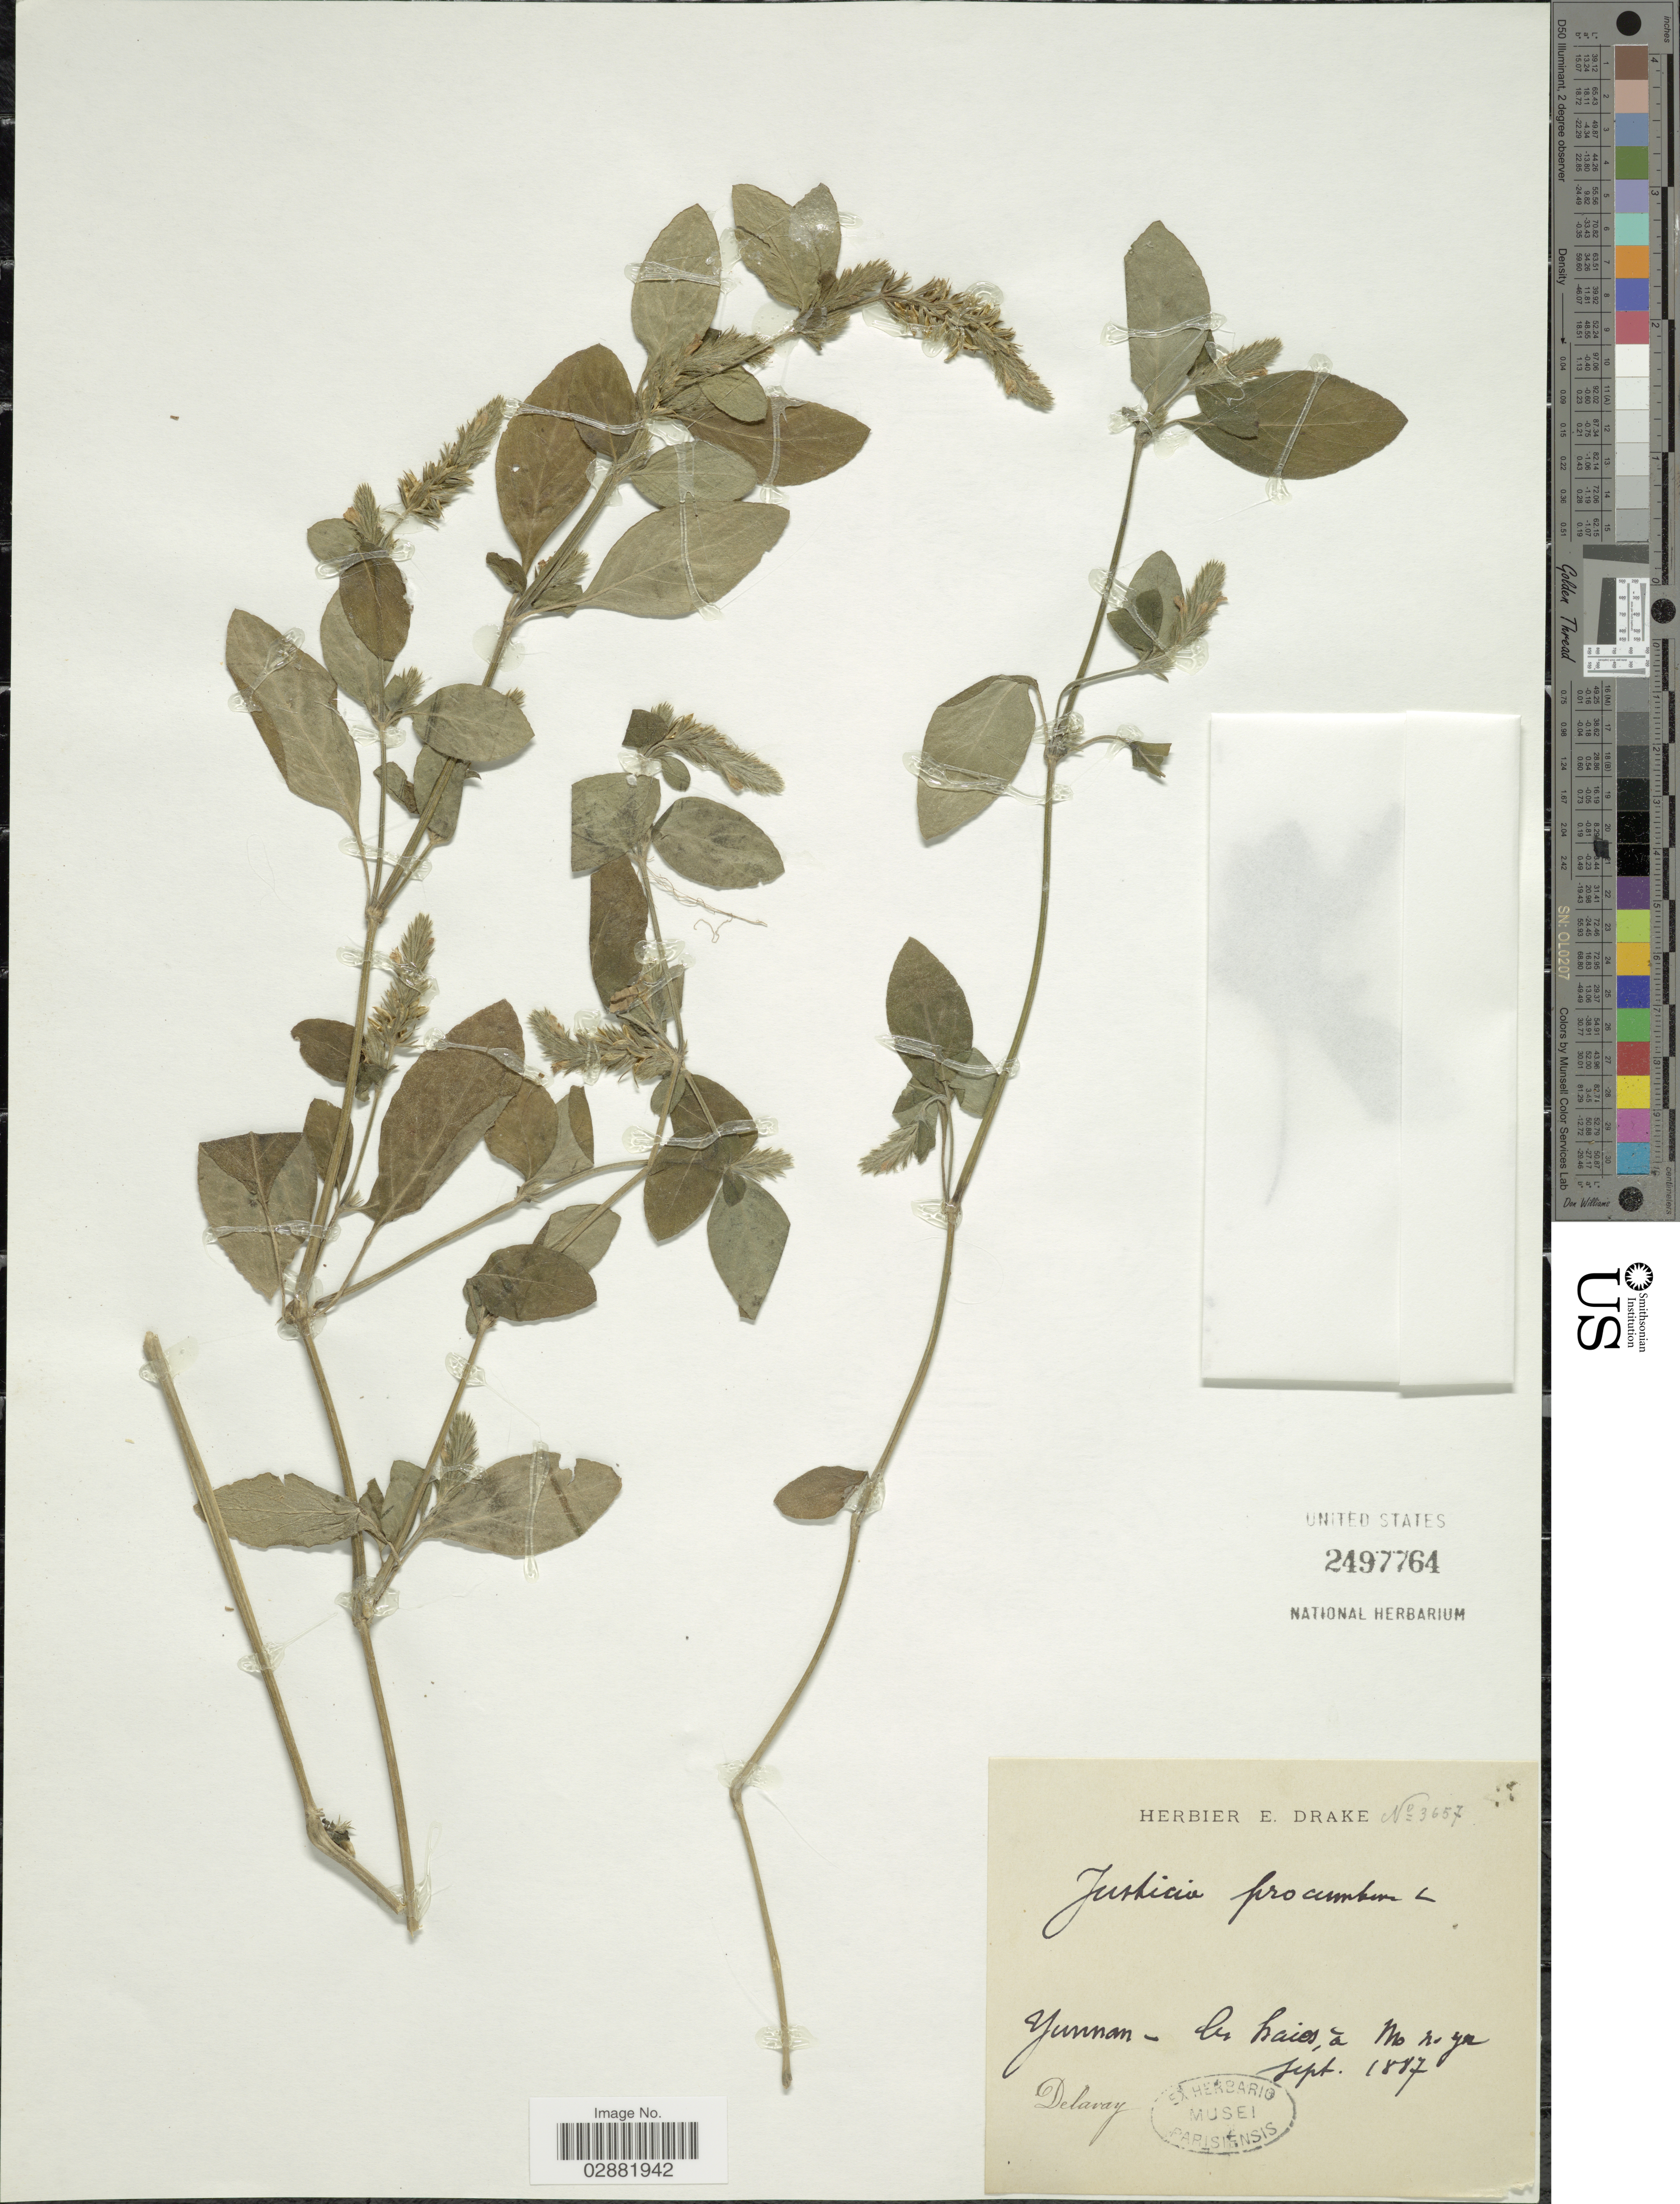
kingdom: Plantae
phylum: Tracheophyta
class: Magnoliopsida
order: Lamiales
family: Acanthaceae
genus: Justicia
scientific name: Justicia procumbens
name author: L.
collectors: Delavay, --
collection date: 1887-09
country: China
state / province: Yunnan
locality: Br. hacies, á Mo r. ya.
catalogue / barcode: US 2497764